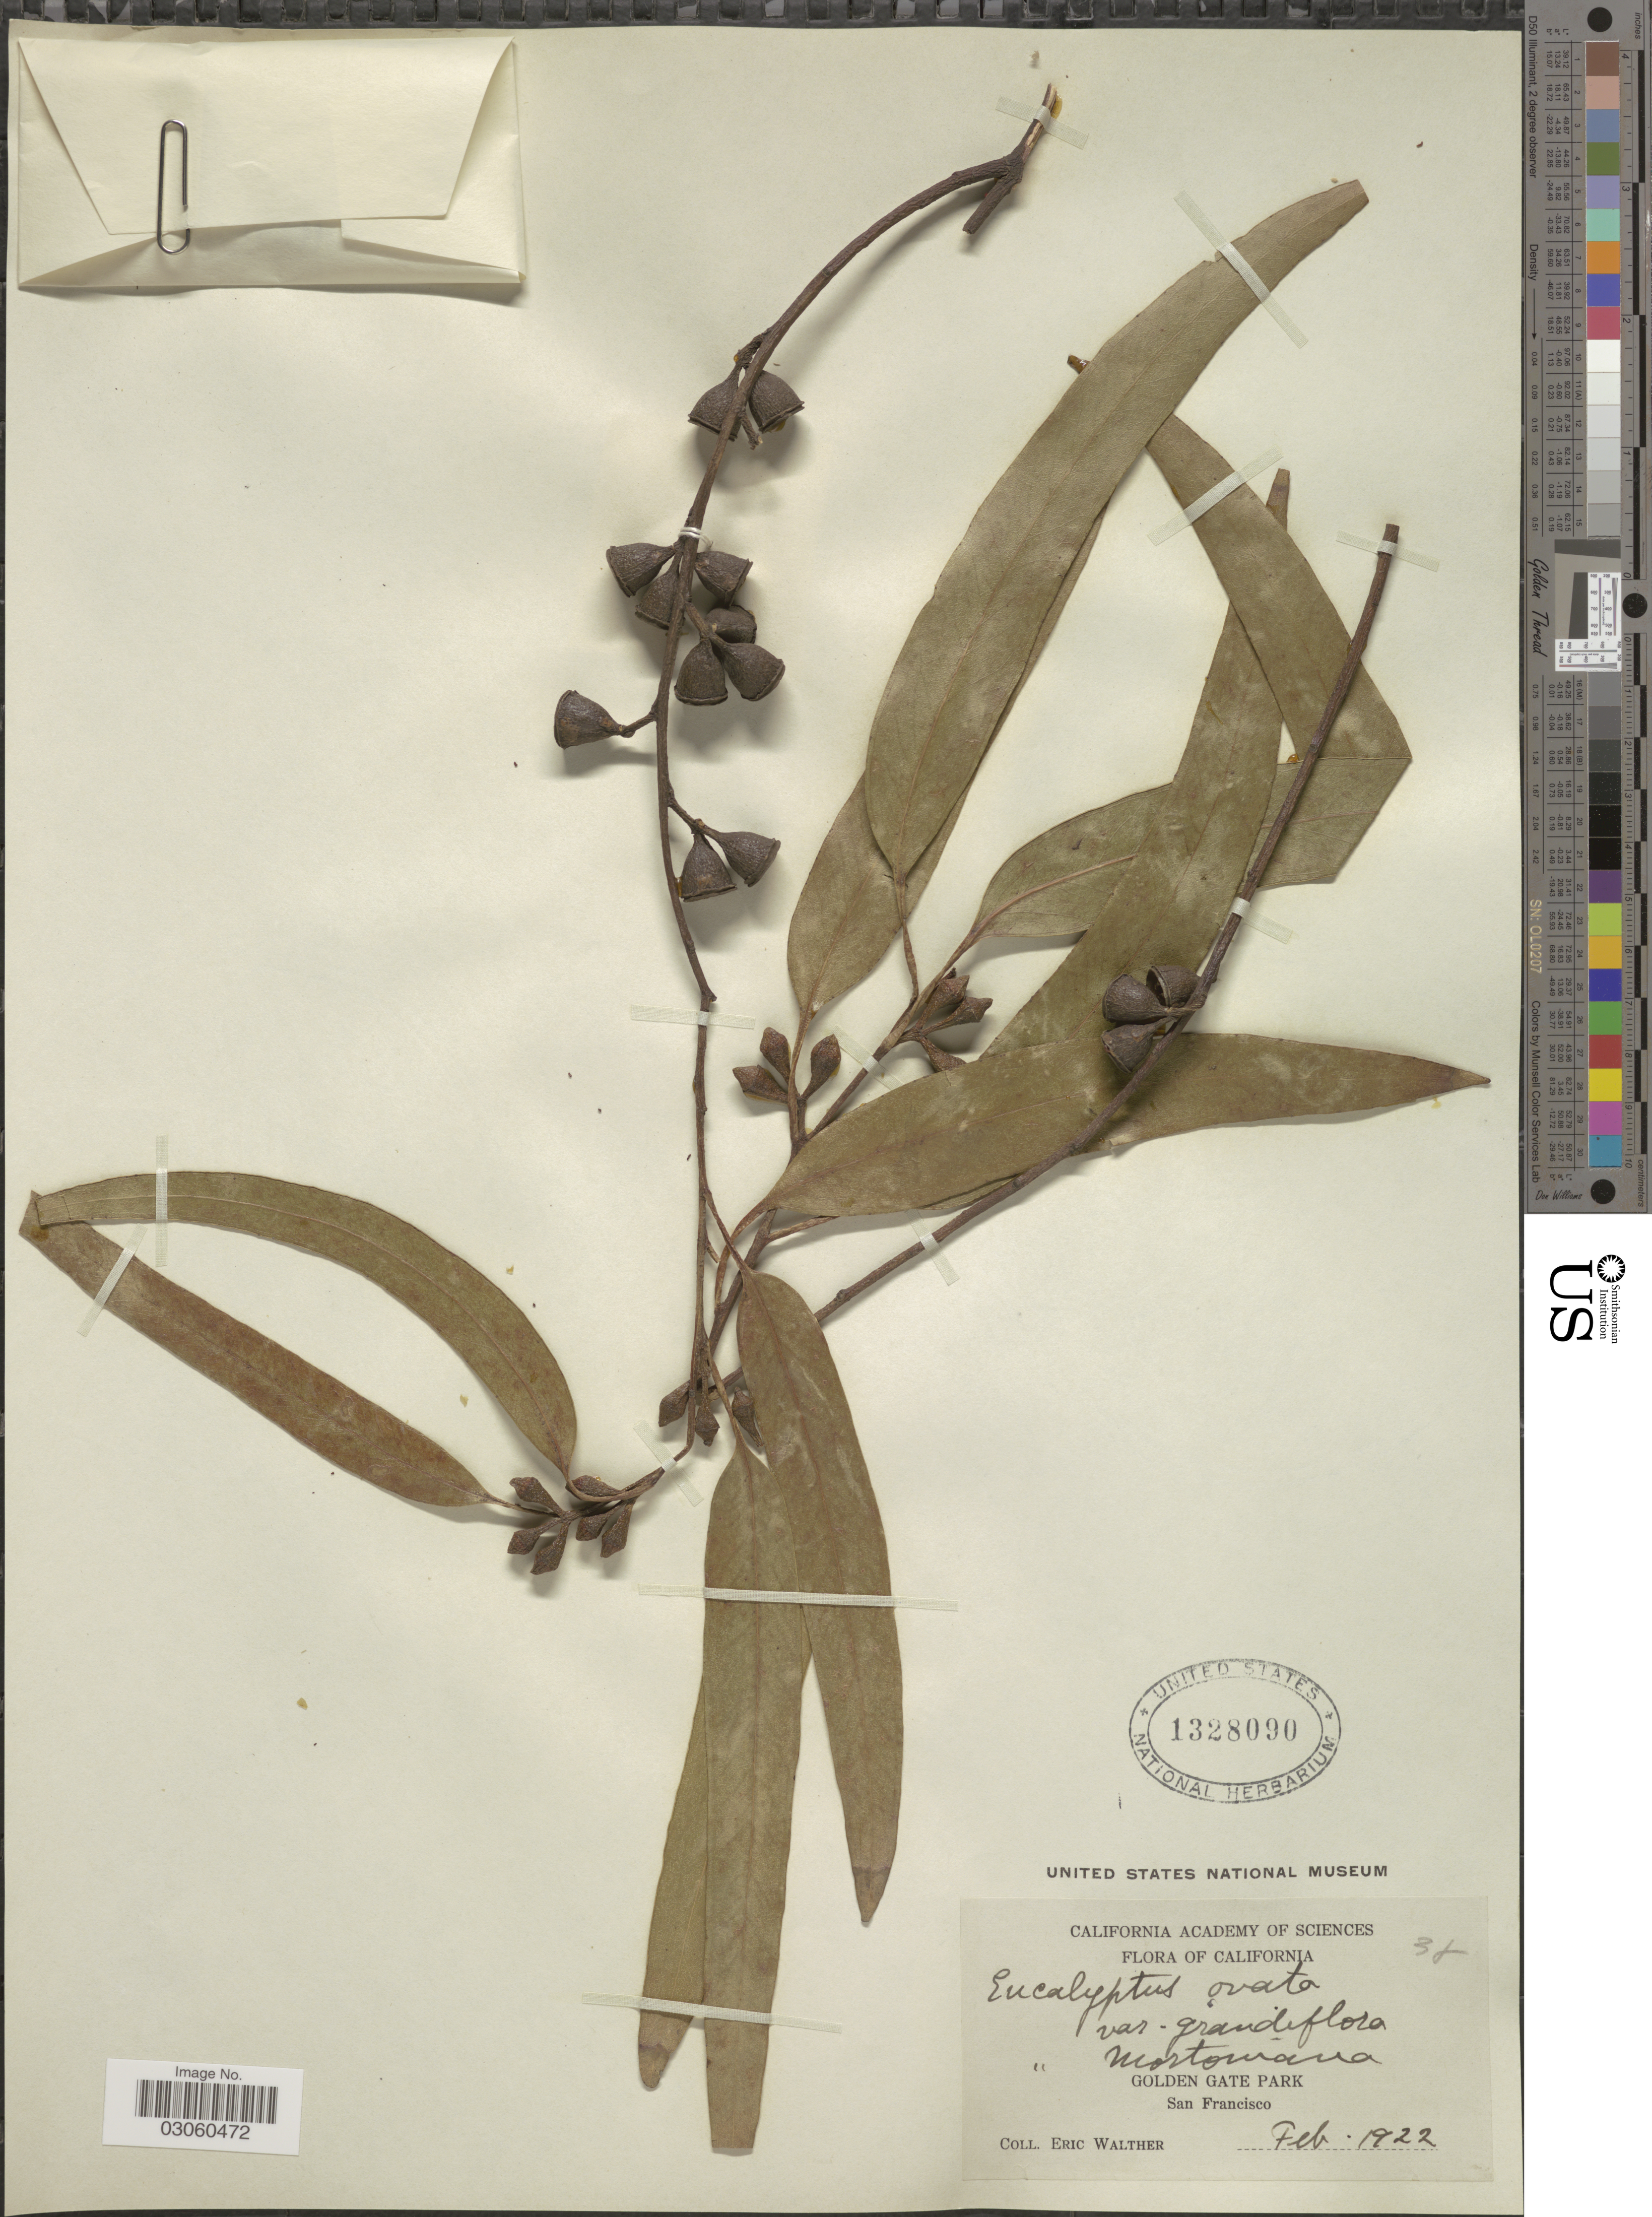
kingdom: Plantae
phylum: Tracheophyta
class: Magnoliopsida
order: Myrtales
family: Myrtaceae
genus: Eucalyptus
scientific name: Eucalyptus ovata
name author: Labill.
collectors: E. Walther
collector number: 38*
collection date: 1922-02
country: United States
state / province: California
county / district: San Francisco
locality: Golden Gate Park. San Francisco.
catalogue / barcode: US 1328090